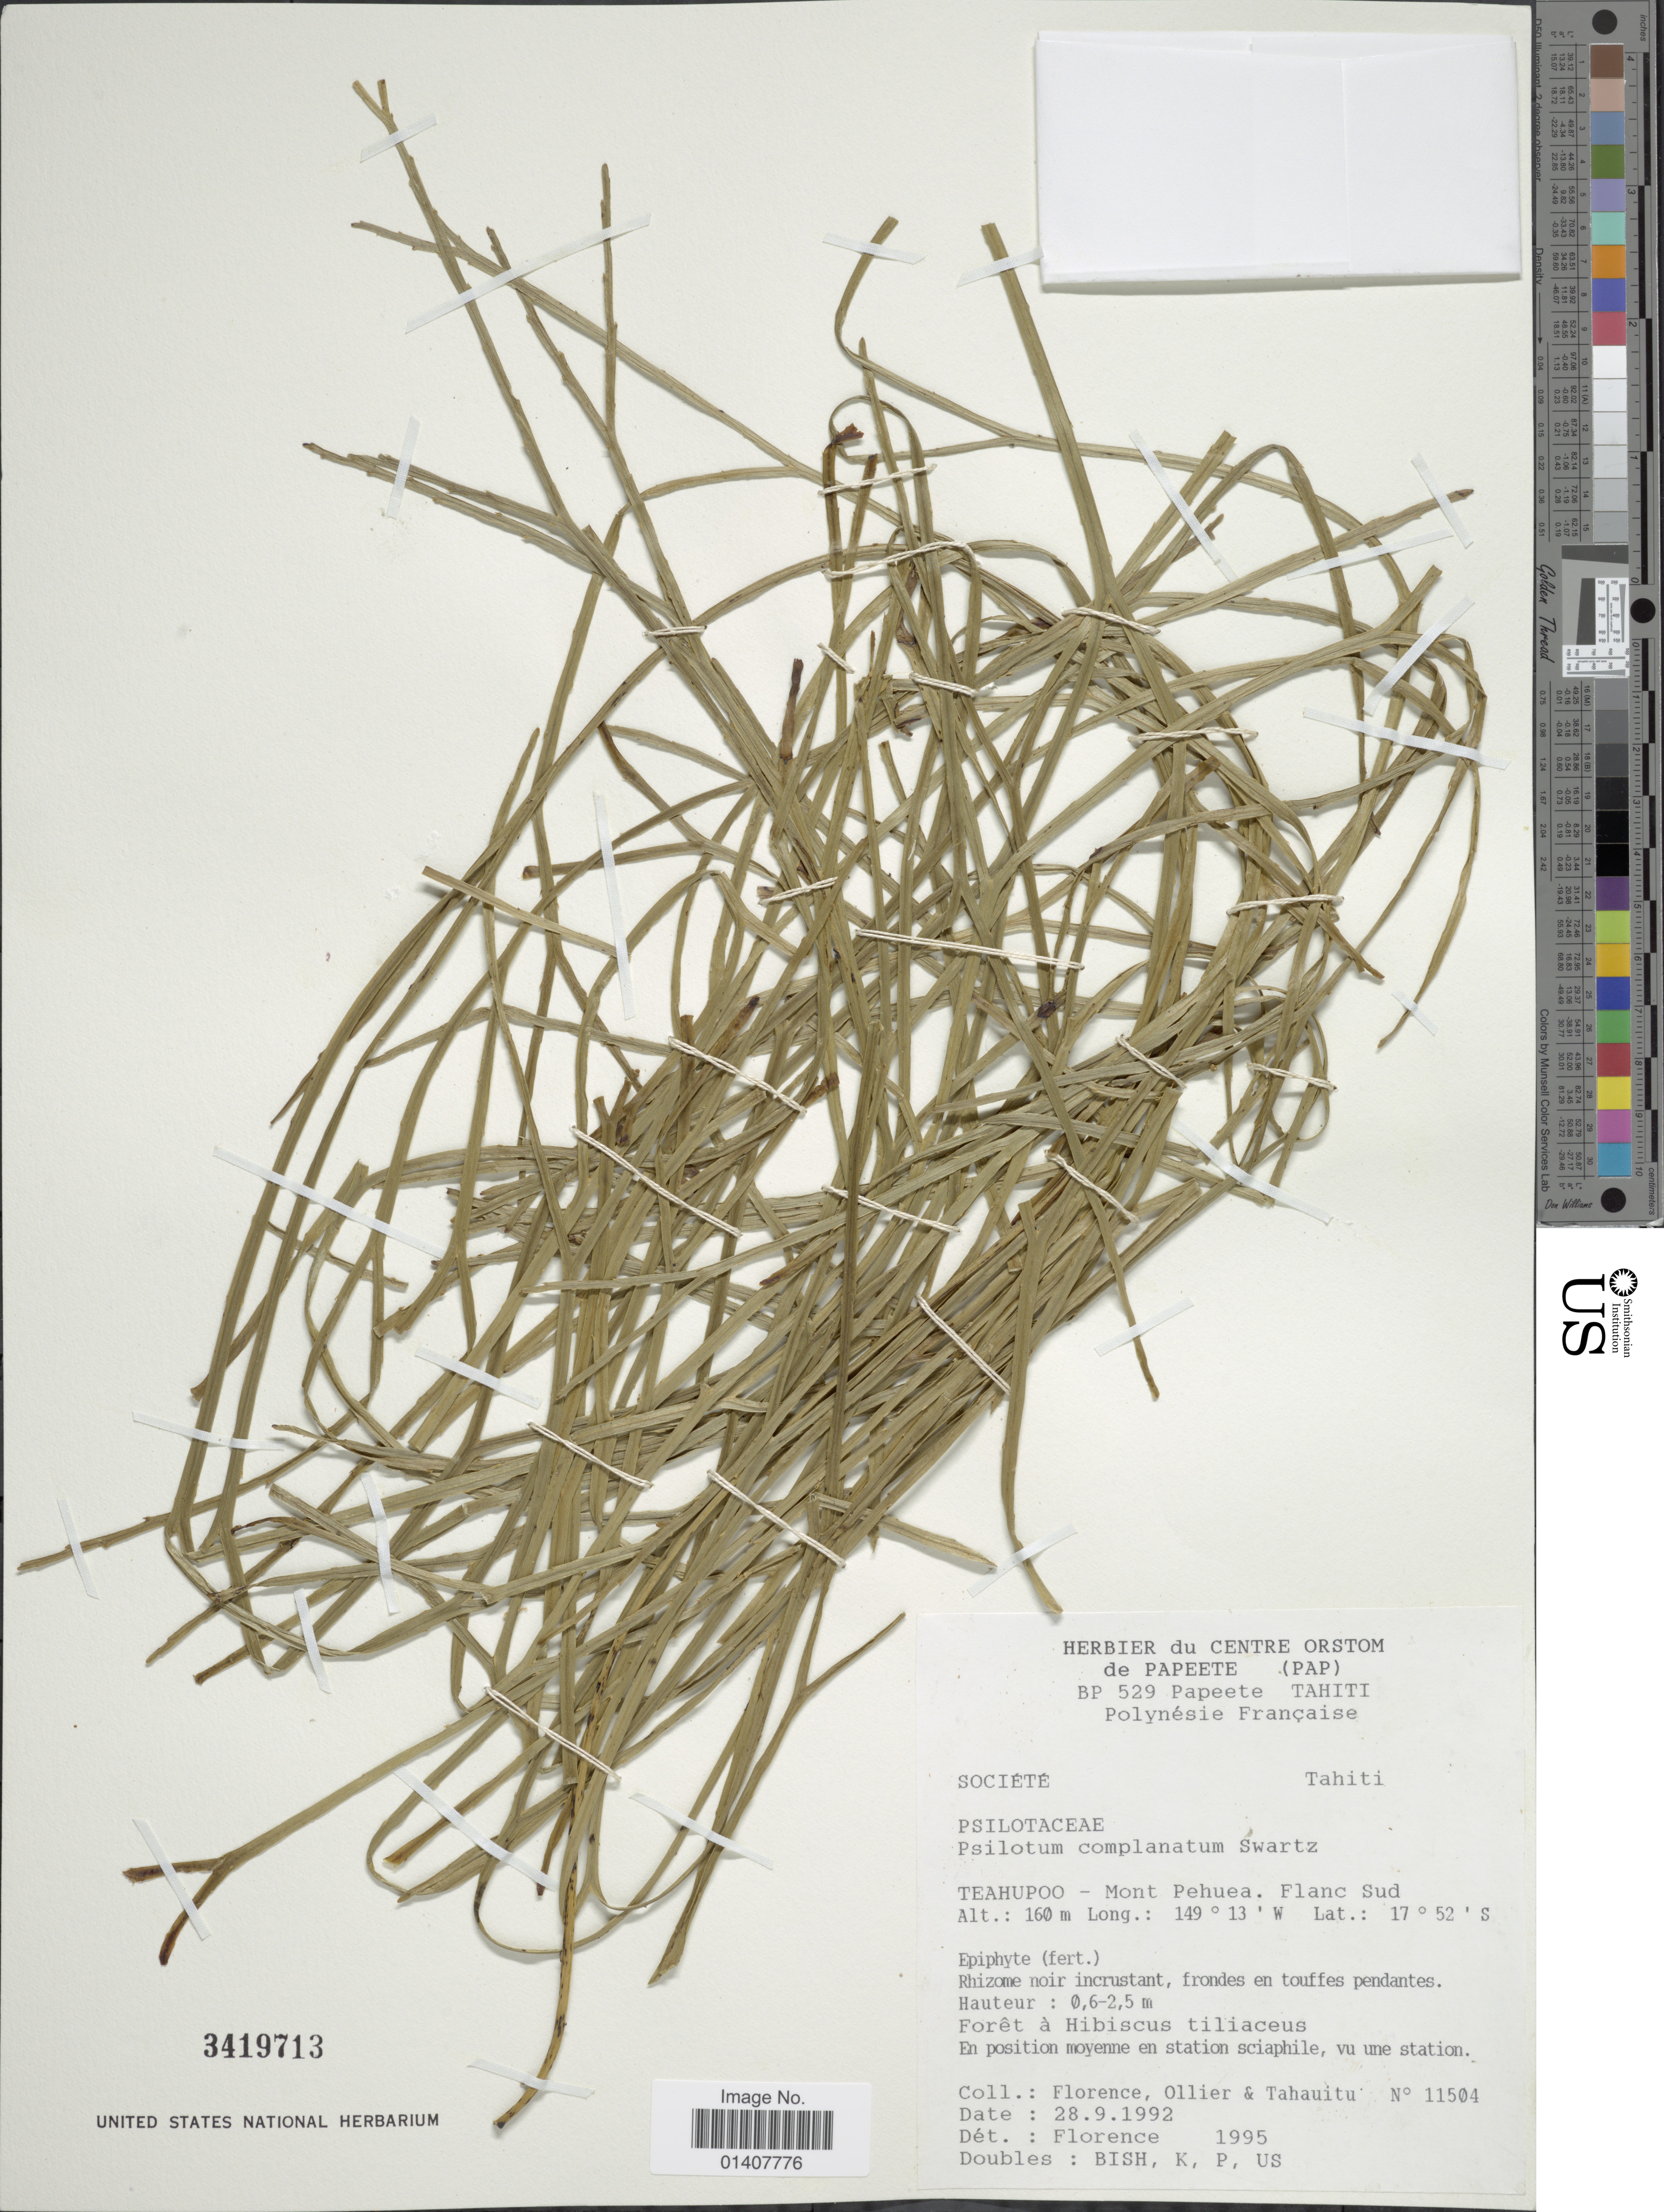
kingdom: Plantae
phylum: Tracheophyta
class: Polypodiopsida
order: Psilotales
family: Psilotaceae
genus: Psilotum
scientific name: Psilotum complanatum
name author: Sw.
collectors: -. Florence, -. Ollier & Tahauitu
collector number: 11504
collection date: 1992-09-28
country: French Polynesia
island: Tahiti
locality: Tahiti, Teahupoo-Mont Pehuea, flanc sud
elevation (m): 160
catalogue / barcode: US 3419713